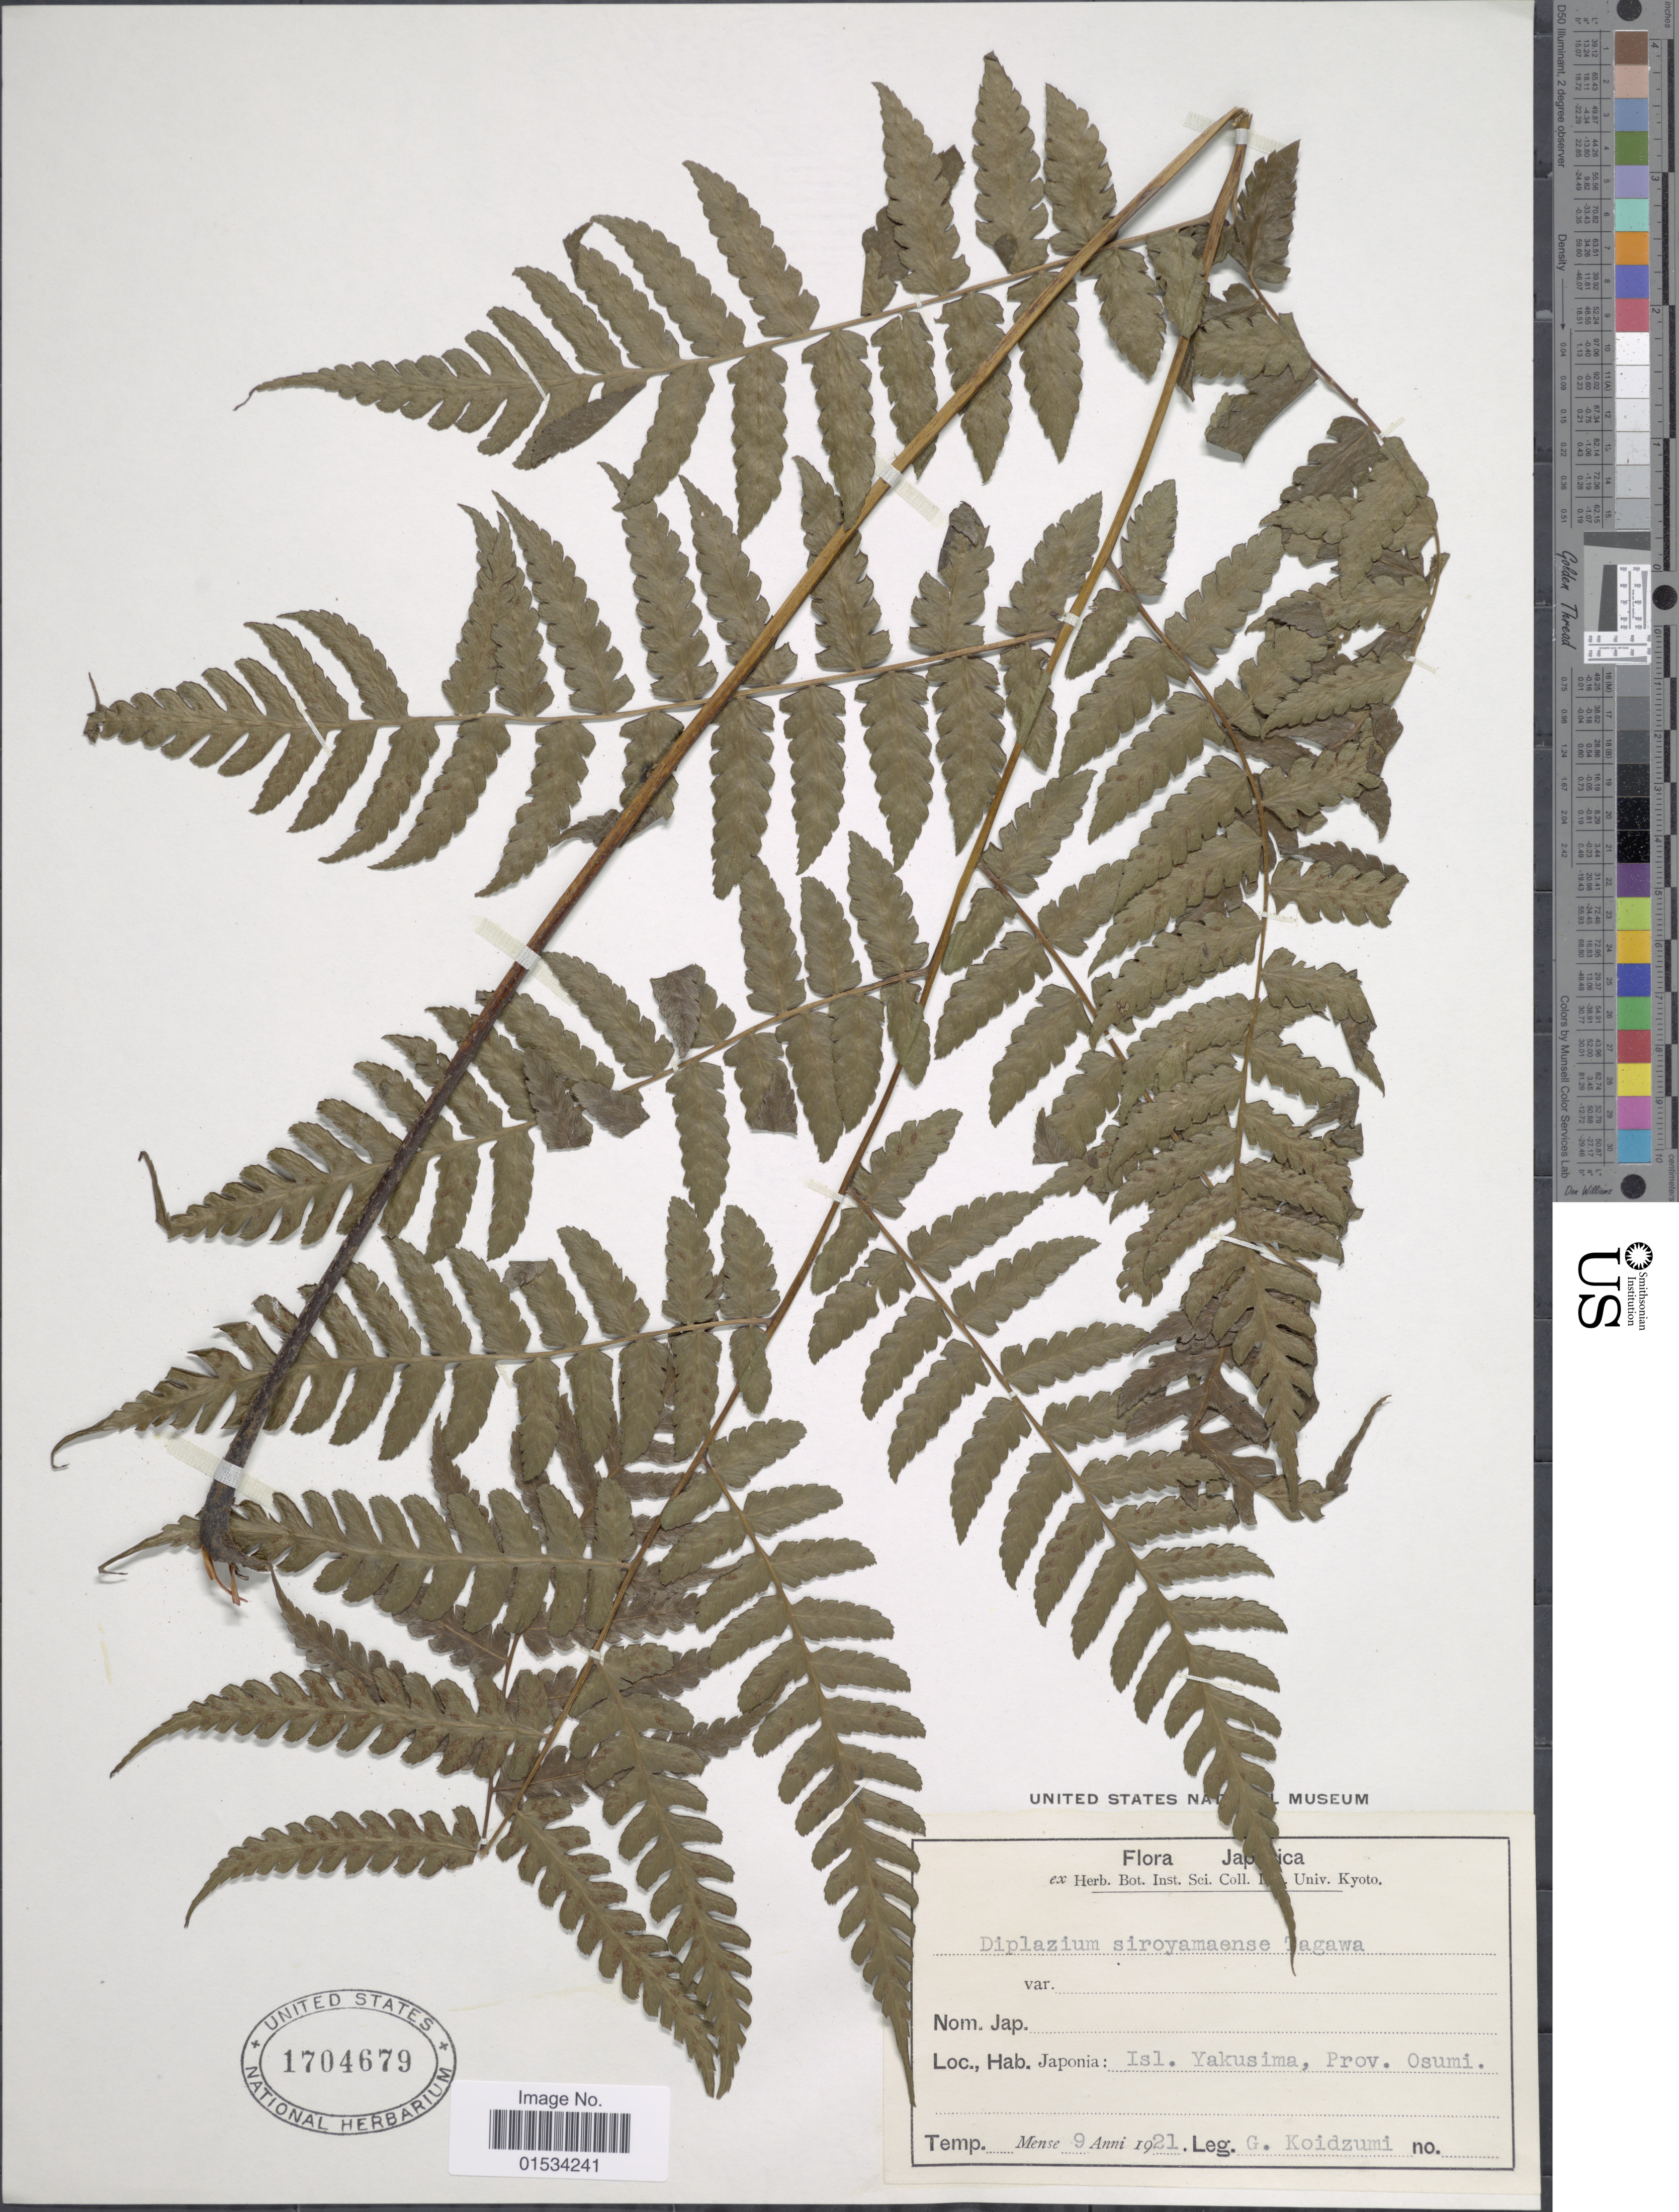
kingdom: Plantae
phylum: Tracheophyta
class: Polypodiopsida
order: Polypodiales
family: Athyriaceae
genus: Diplazium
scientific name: Diplazium siroyamaense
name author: Tagawa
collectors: G. Koidzumi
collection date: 1921-09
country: Japan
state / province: Kagosima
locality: Isl. Yakushima, Prov, Osumi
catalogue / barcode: US 1704679